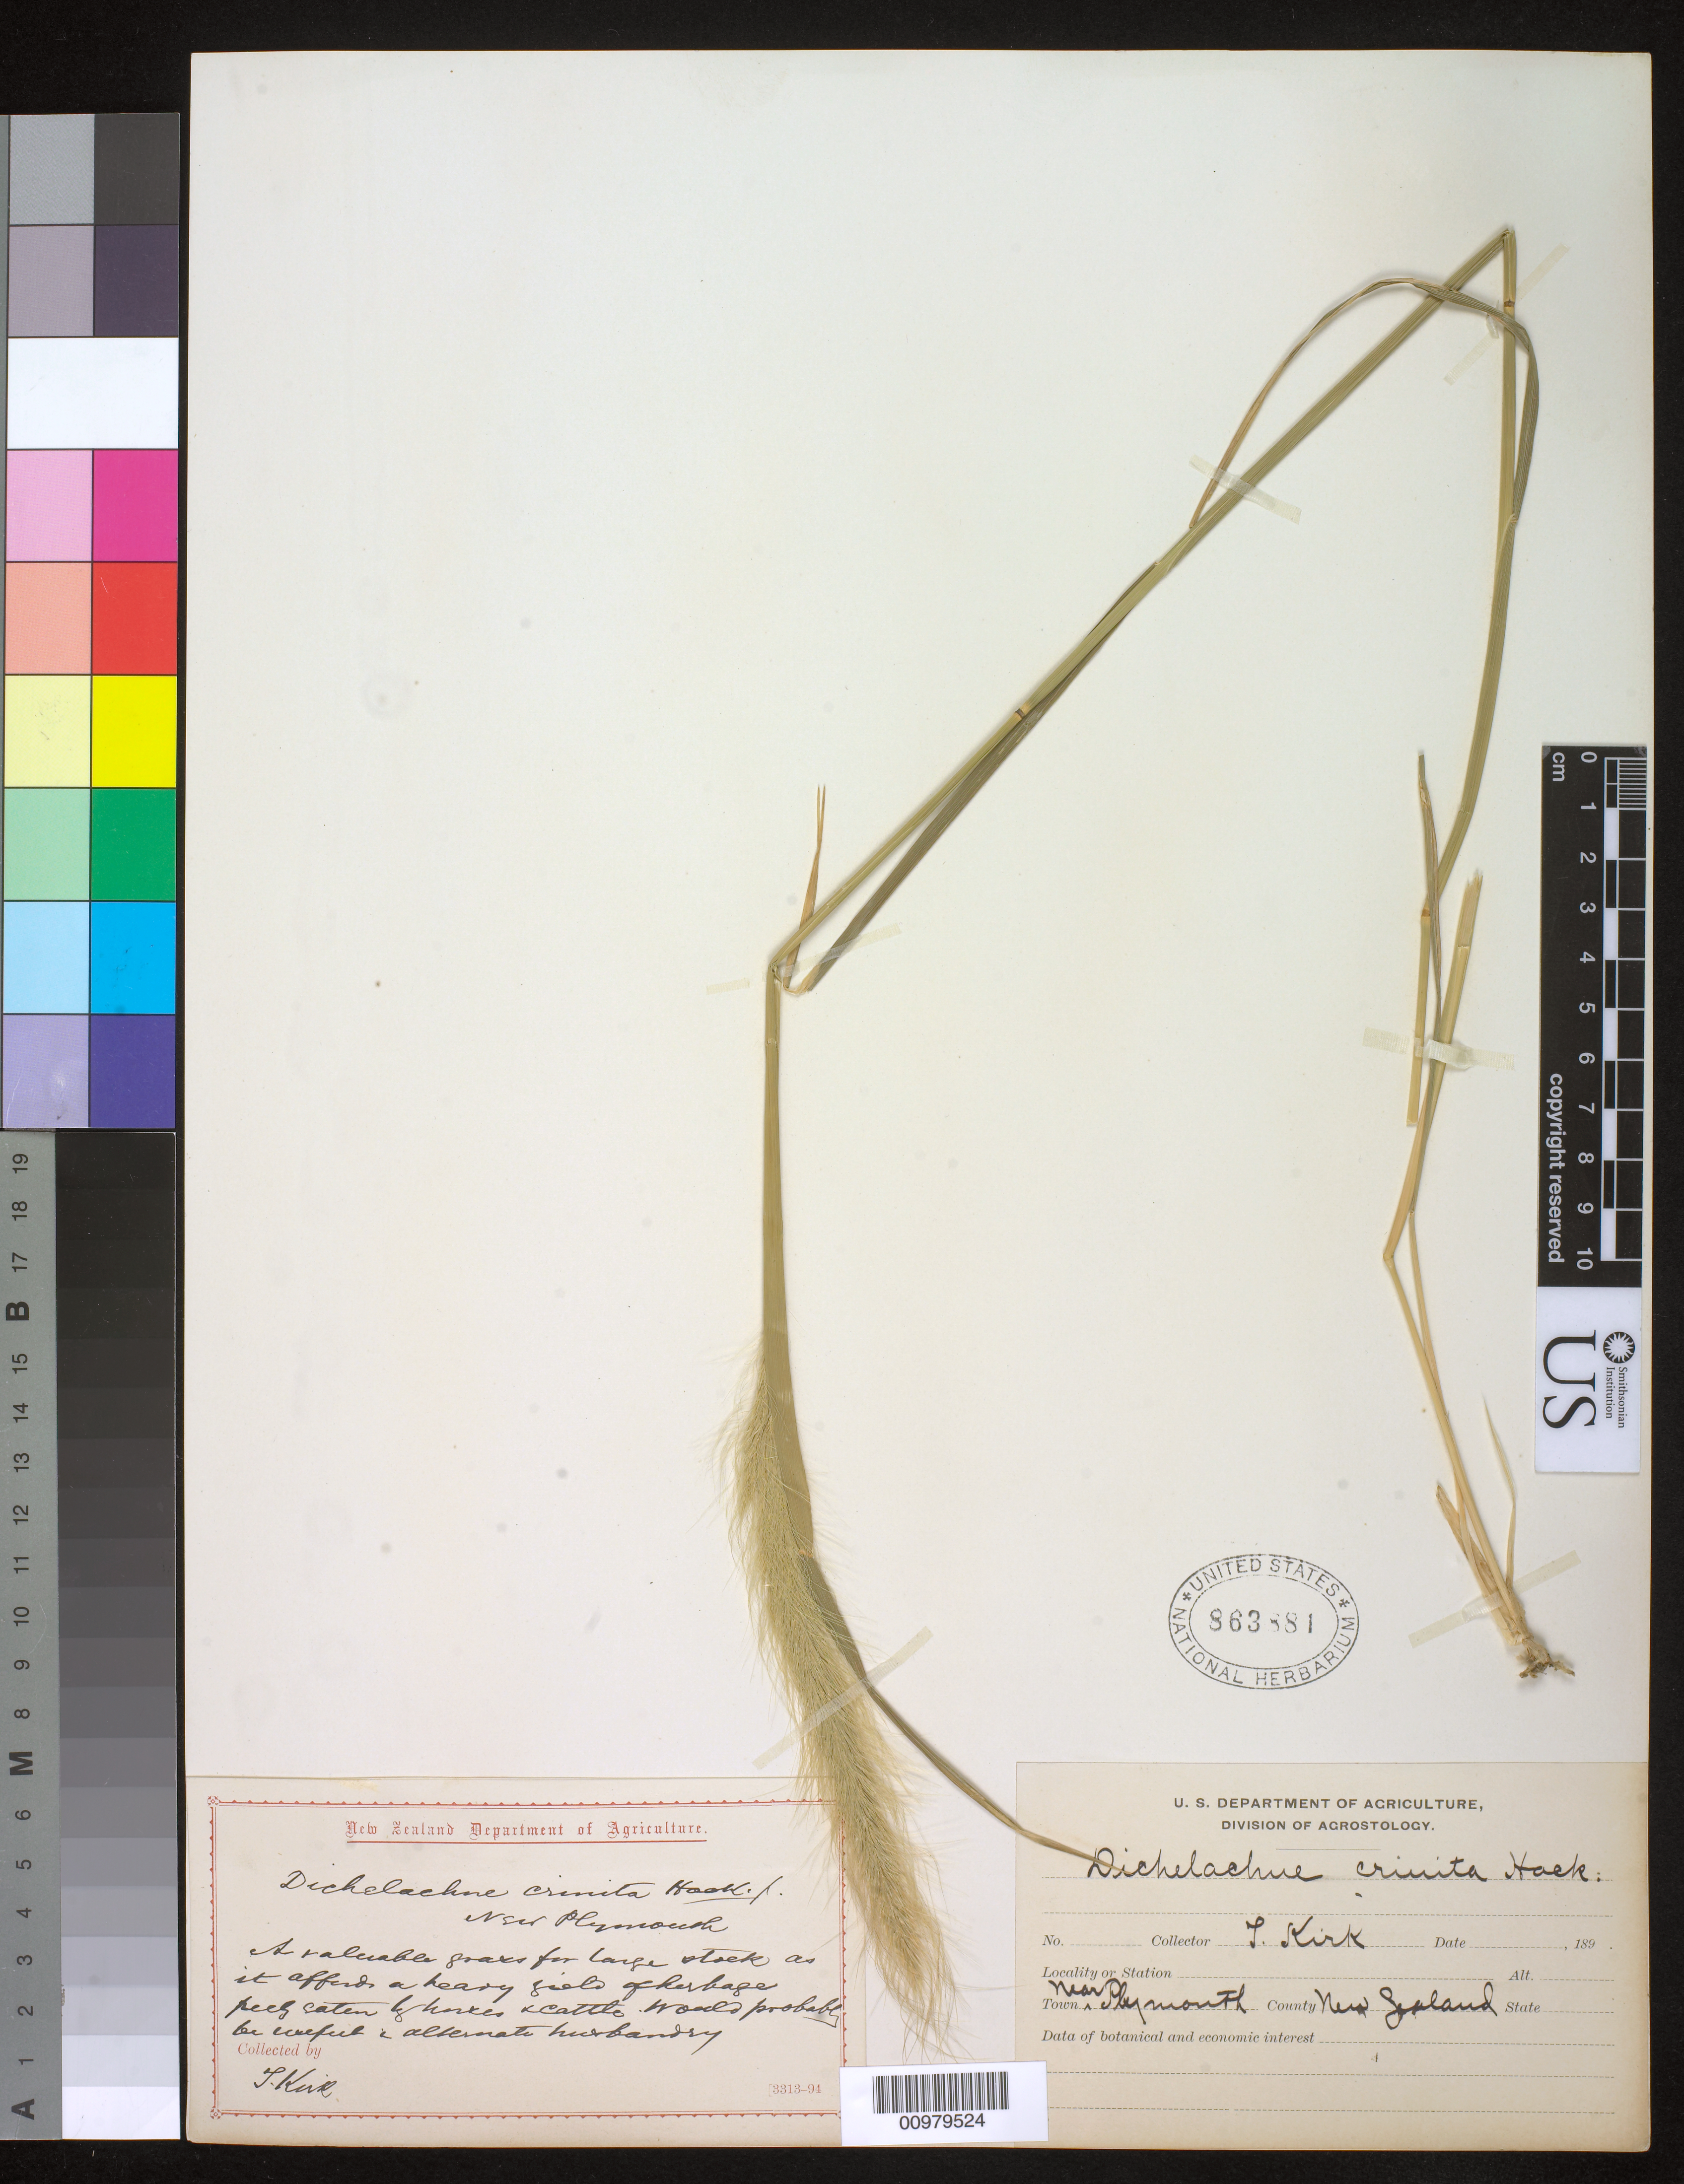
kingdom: Plantae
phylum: Tracheophyta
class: Liliopsida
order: Poales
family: Poaceae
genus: Pentapogon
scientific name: Pentapogon crinitus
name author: (L. f.) P.M. Peterson et al.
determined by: Wagner, W. L., (BOT), Smithsonian Institution - National Museum of Natural History (UNITED STATES)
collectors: T. Kirk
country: New Zealand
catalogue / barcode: US 863881